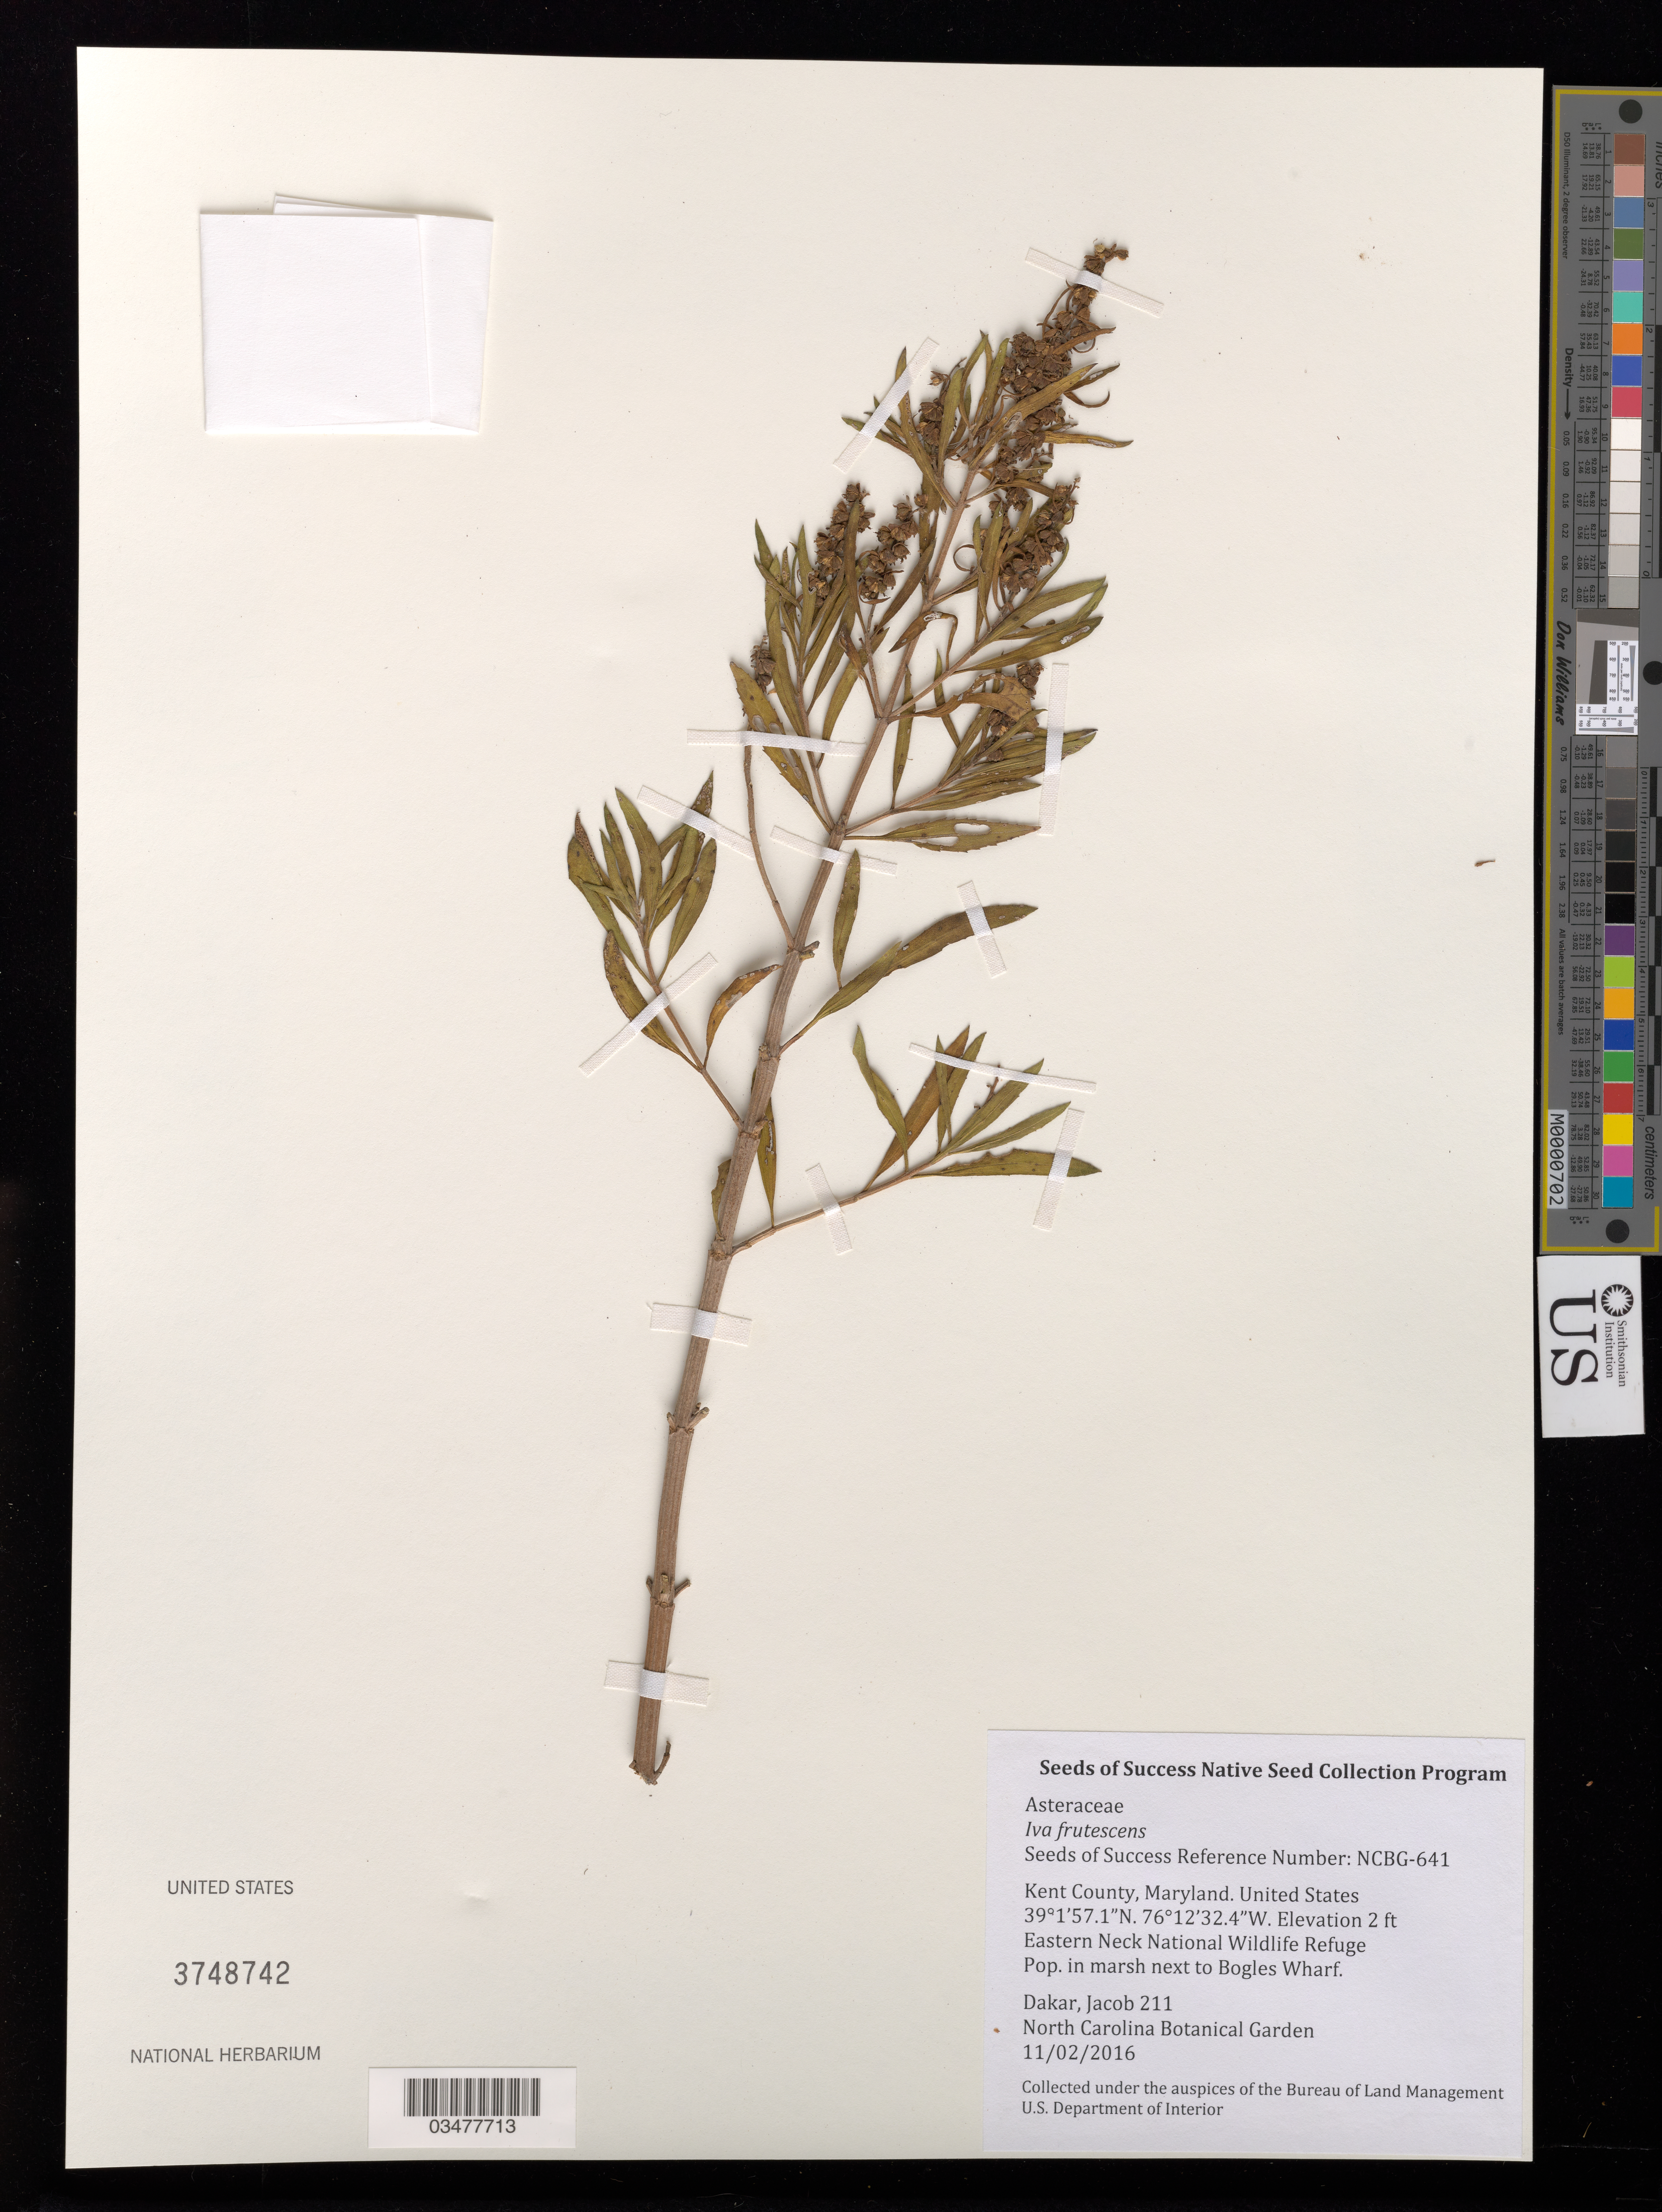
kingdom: Plantae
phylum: Tracheophyta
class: Magnoliopsida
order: Asterales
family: Asteraceae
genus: Iva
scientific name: Iva frutescens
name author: L.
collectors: J. Dakar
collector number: NCBG-641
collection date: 2016-11-02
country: United States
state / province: Maryland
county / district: Kent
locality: Eastern Neck National Wildlife Refuge, Bogles Wharf Rd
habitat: Mid-atlantic high salt marsh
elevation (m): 1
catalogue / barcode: US 3748742